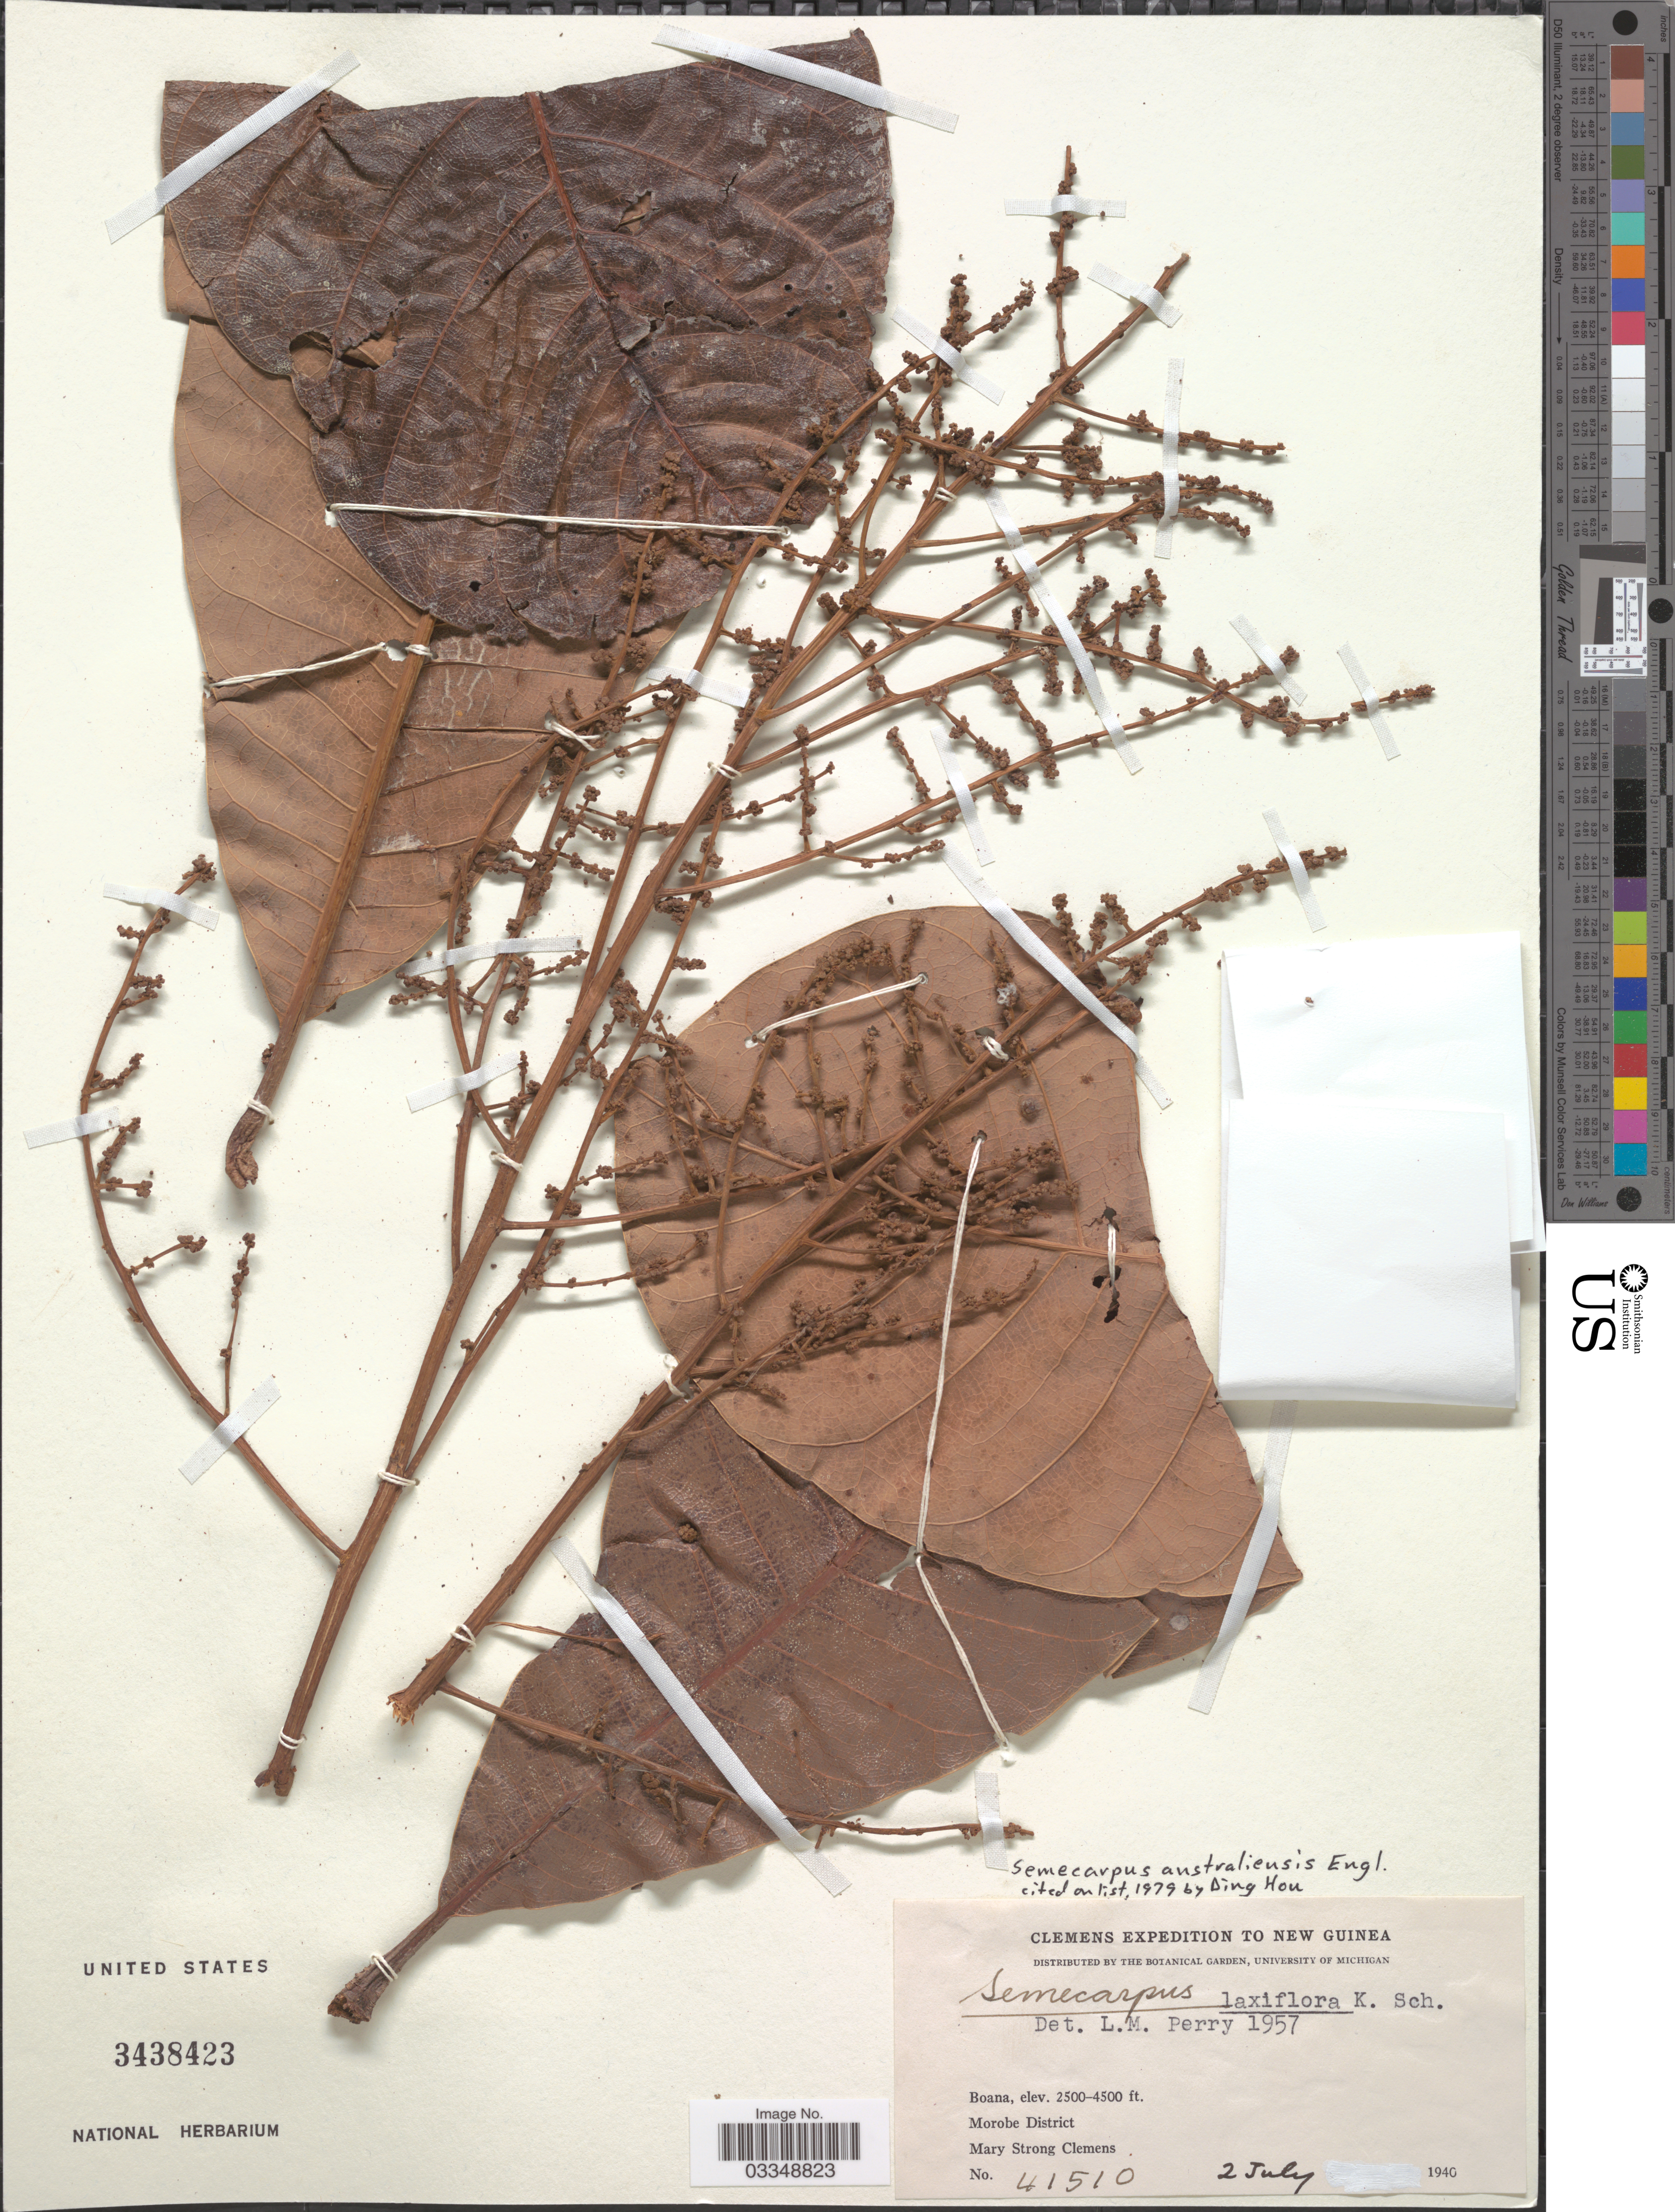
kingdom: Plantae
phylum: Tracheophyta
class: Magnoliopsida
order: Sapindales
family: Anacardiaceae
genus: Semecarpus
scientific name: Semecarpus australiensis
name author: Engl.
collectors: M. S. Clemens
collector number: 41510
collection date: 1940-07-02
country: Papua New Guinea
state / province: Morobe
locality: New Guinea. Boana. Morobe District.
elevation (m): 762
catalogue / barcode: US 3438423